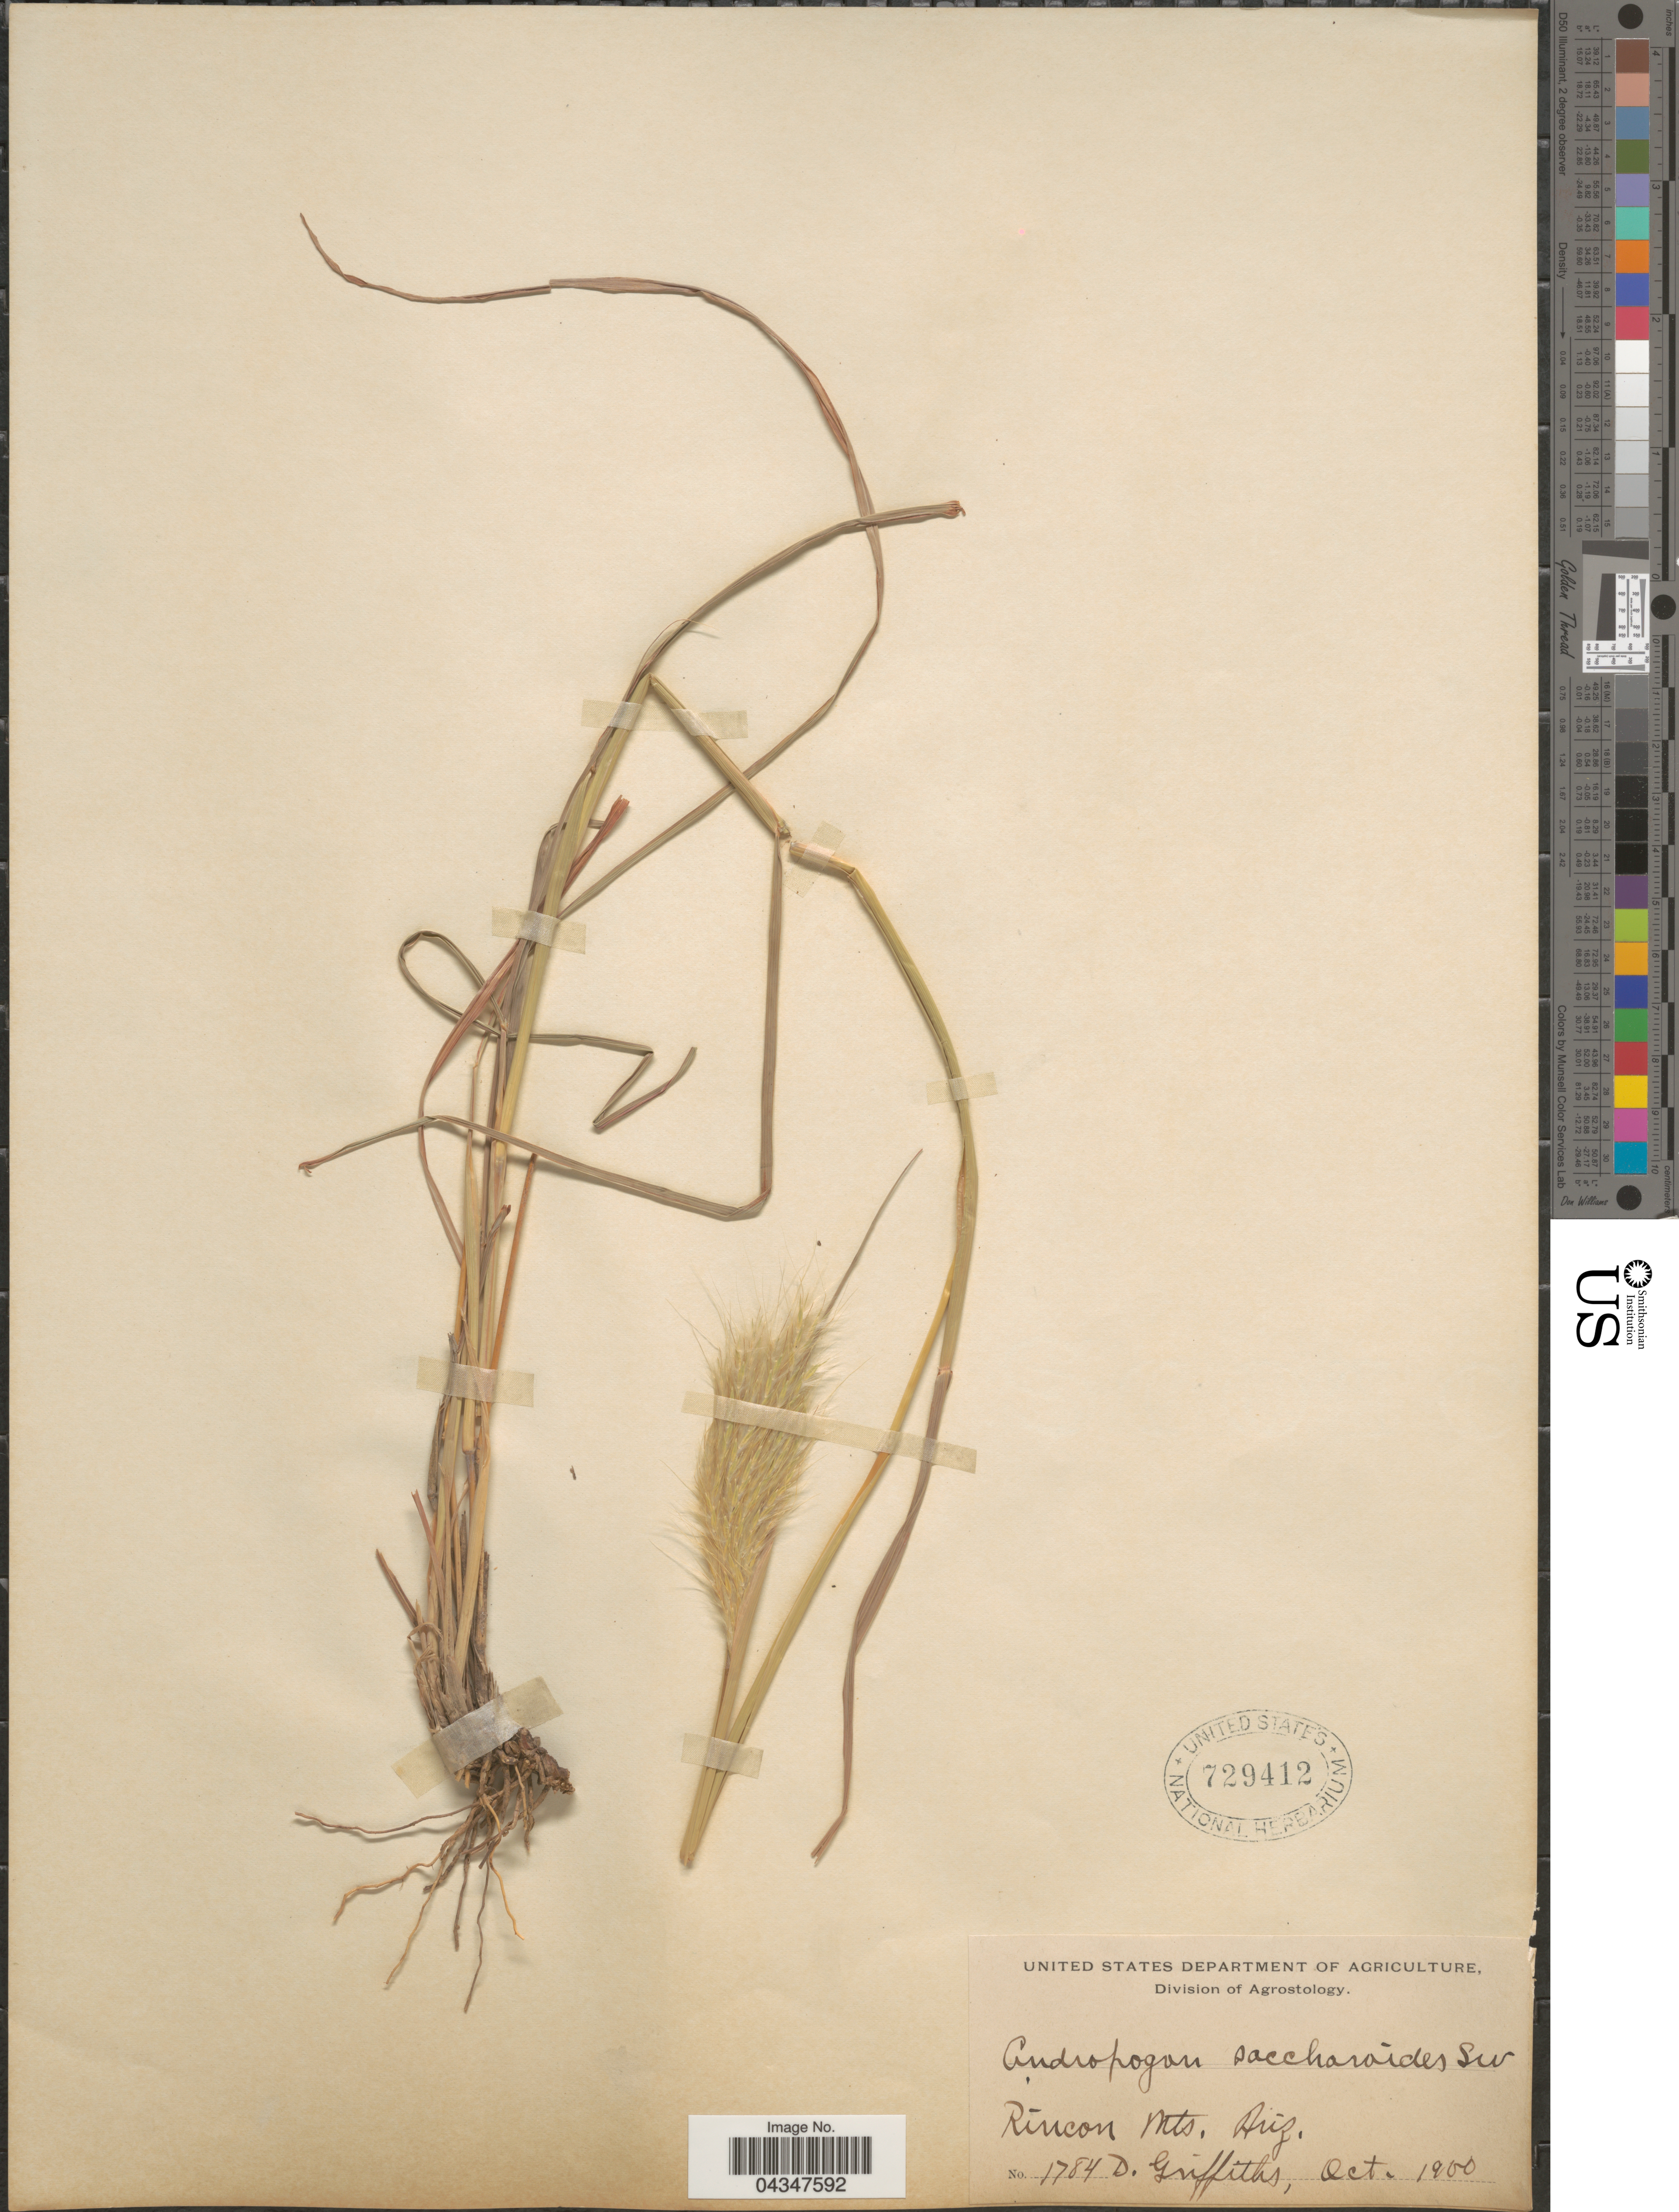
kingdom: Plantae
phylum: Tracheophyta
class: Liliopsida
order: Poales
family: Poaceae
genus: Bothriochloa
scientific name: Bothriochloa barbinodis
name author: (Lag.) Herter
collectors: D. Griffiths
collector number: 1784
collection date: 1900-10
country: United States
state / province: Arizona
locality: Rincon Mts.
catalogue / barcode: US 729412